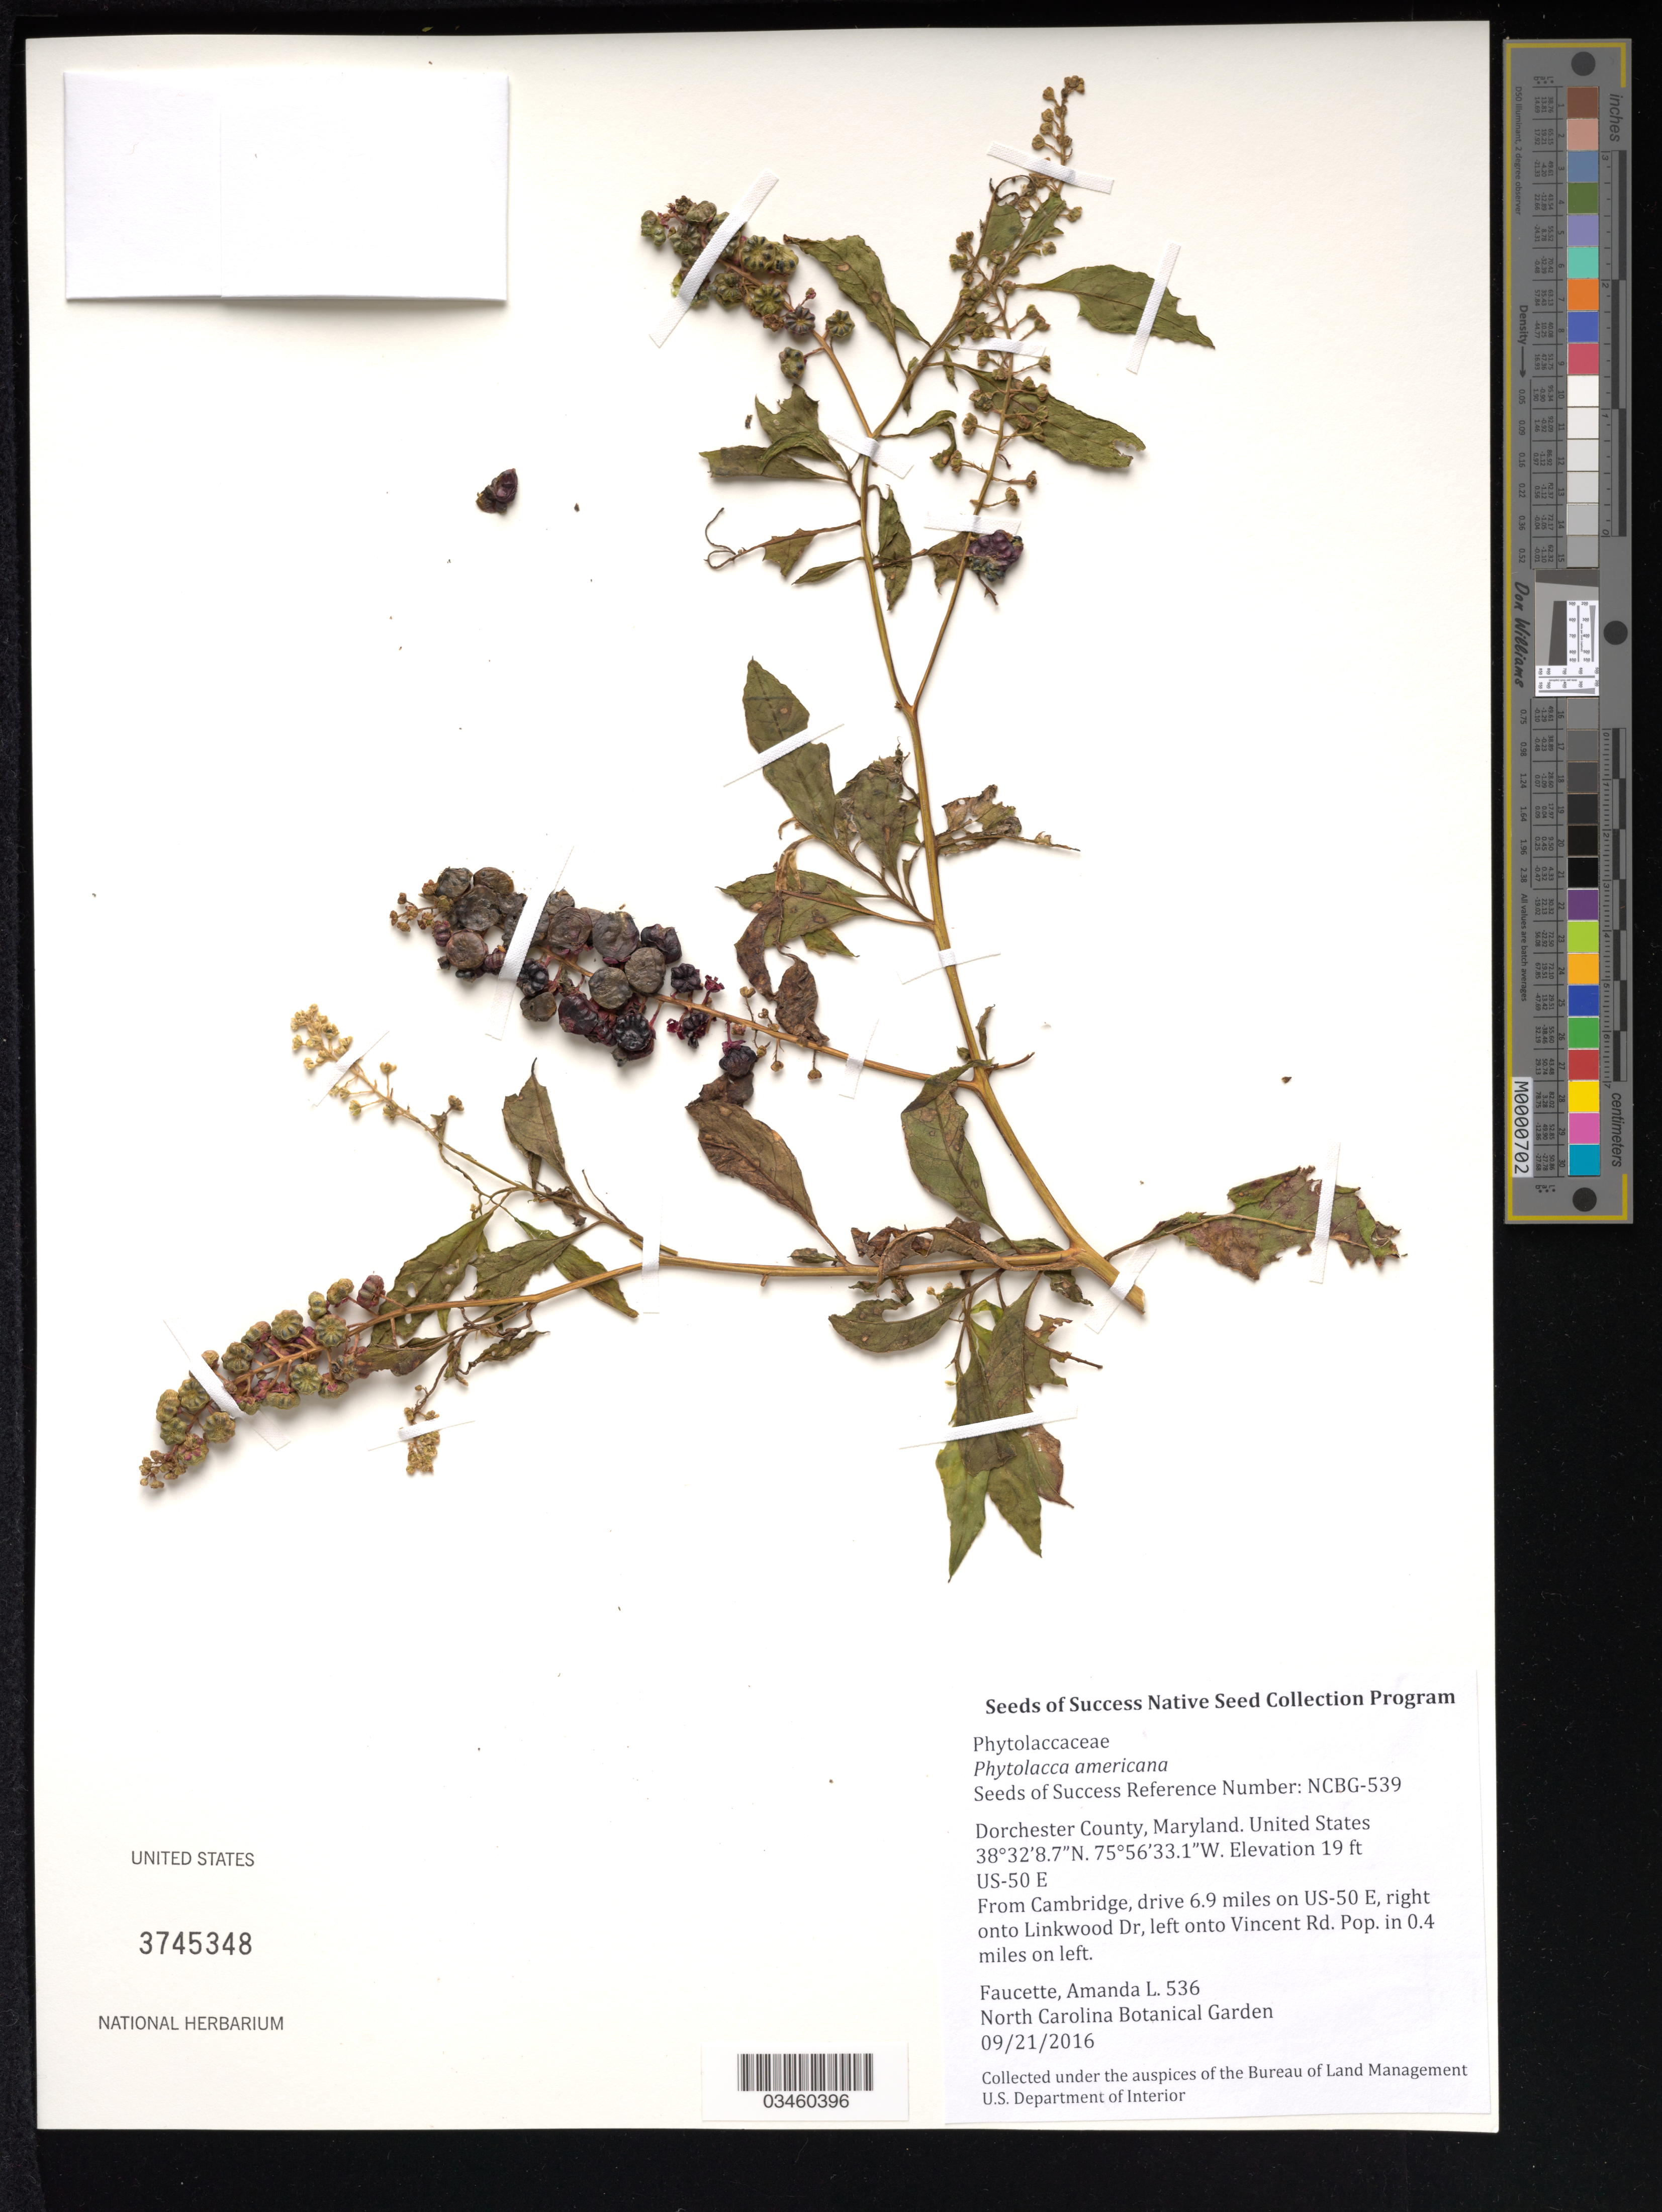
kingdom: Plantae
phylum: Tracheophyta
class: Magnoliopsida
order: Caryophyllales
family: Phytolaccaceae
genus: Phytolacca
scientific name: Phytolacca americana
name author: L.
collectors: A. Faucette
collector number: NCBG-539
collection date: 2016-09-21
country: United States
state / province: Maryland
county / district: Dorchester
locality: Ocean Hwy/US-50 E, Vincent Rd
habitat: Roadside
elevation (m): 6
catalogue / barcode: US 3745348